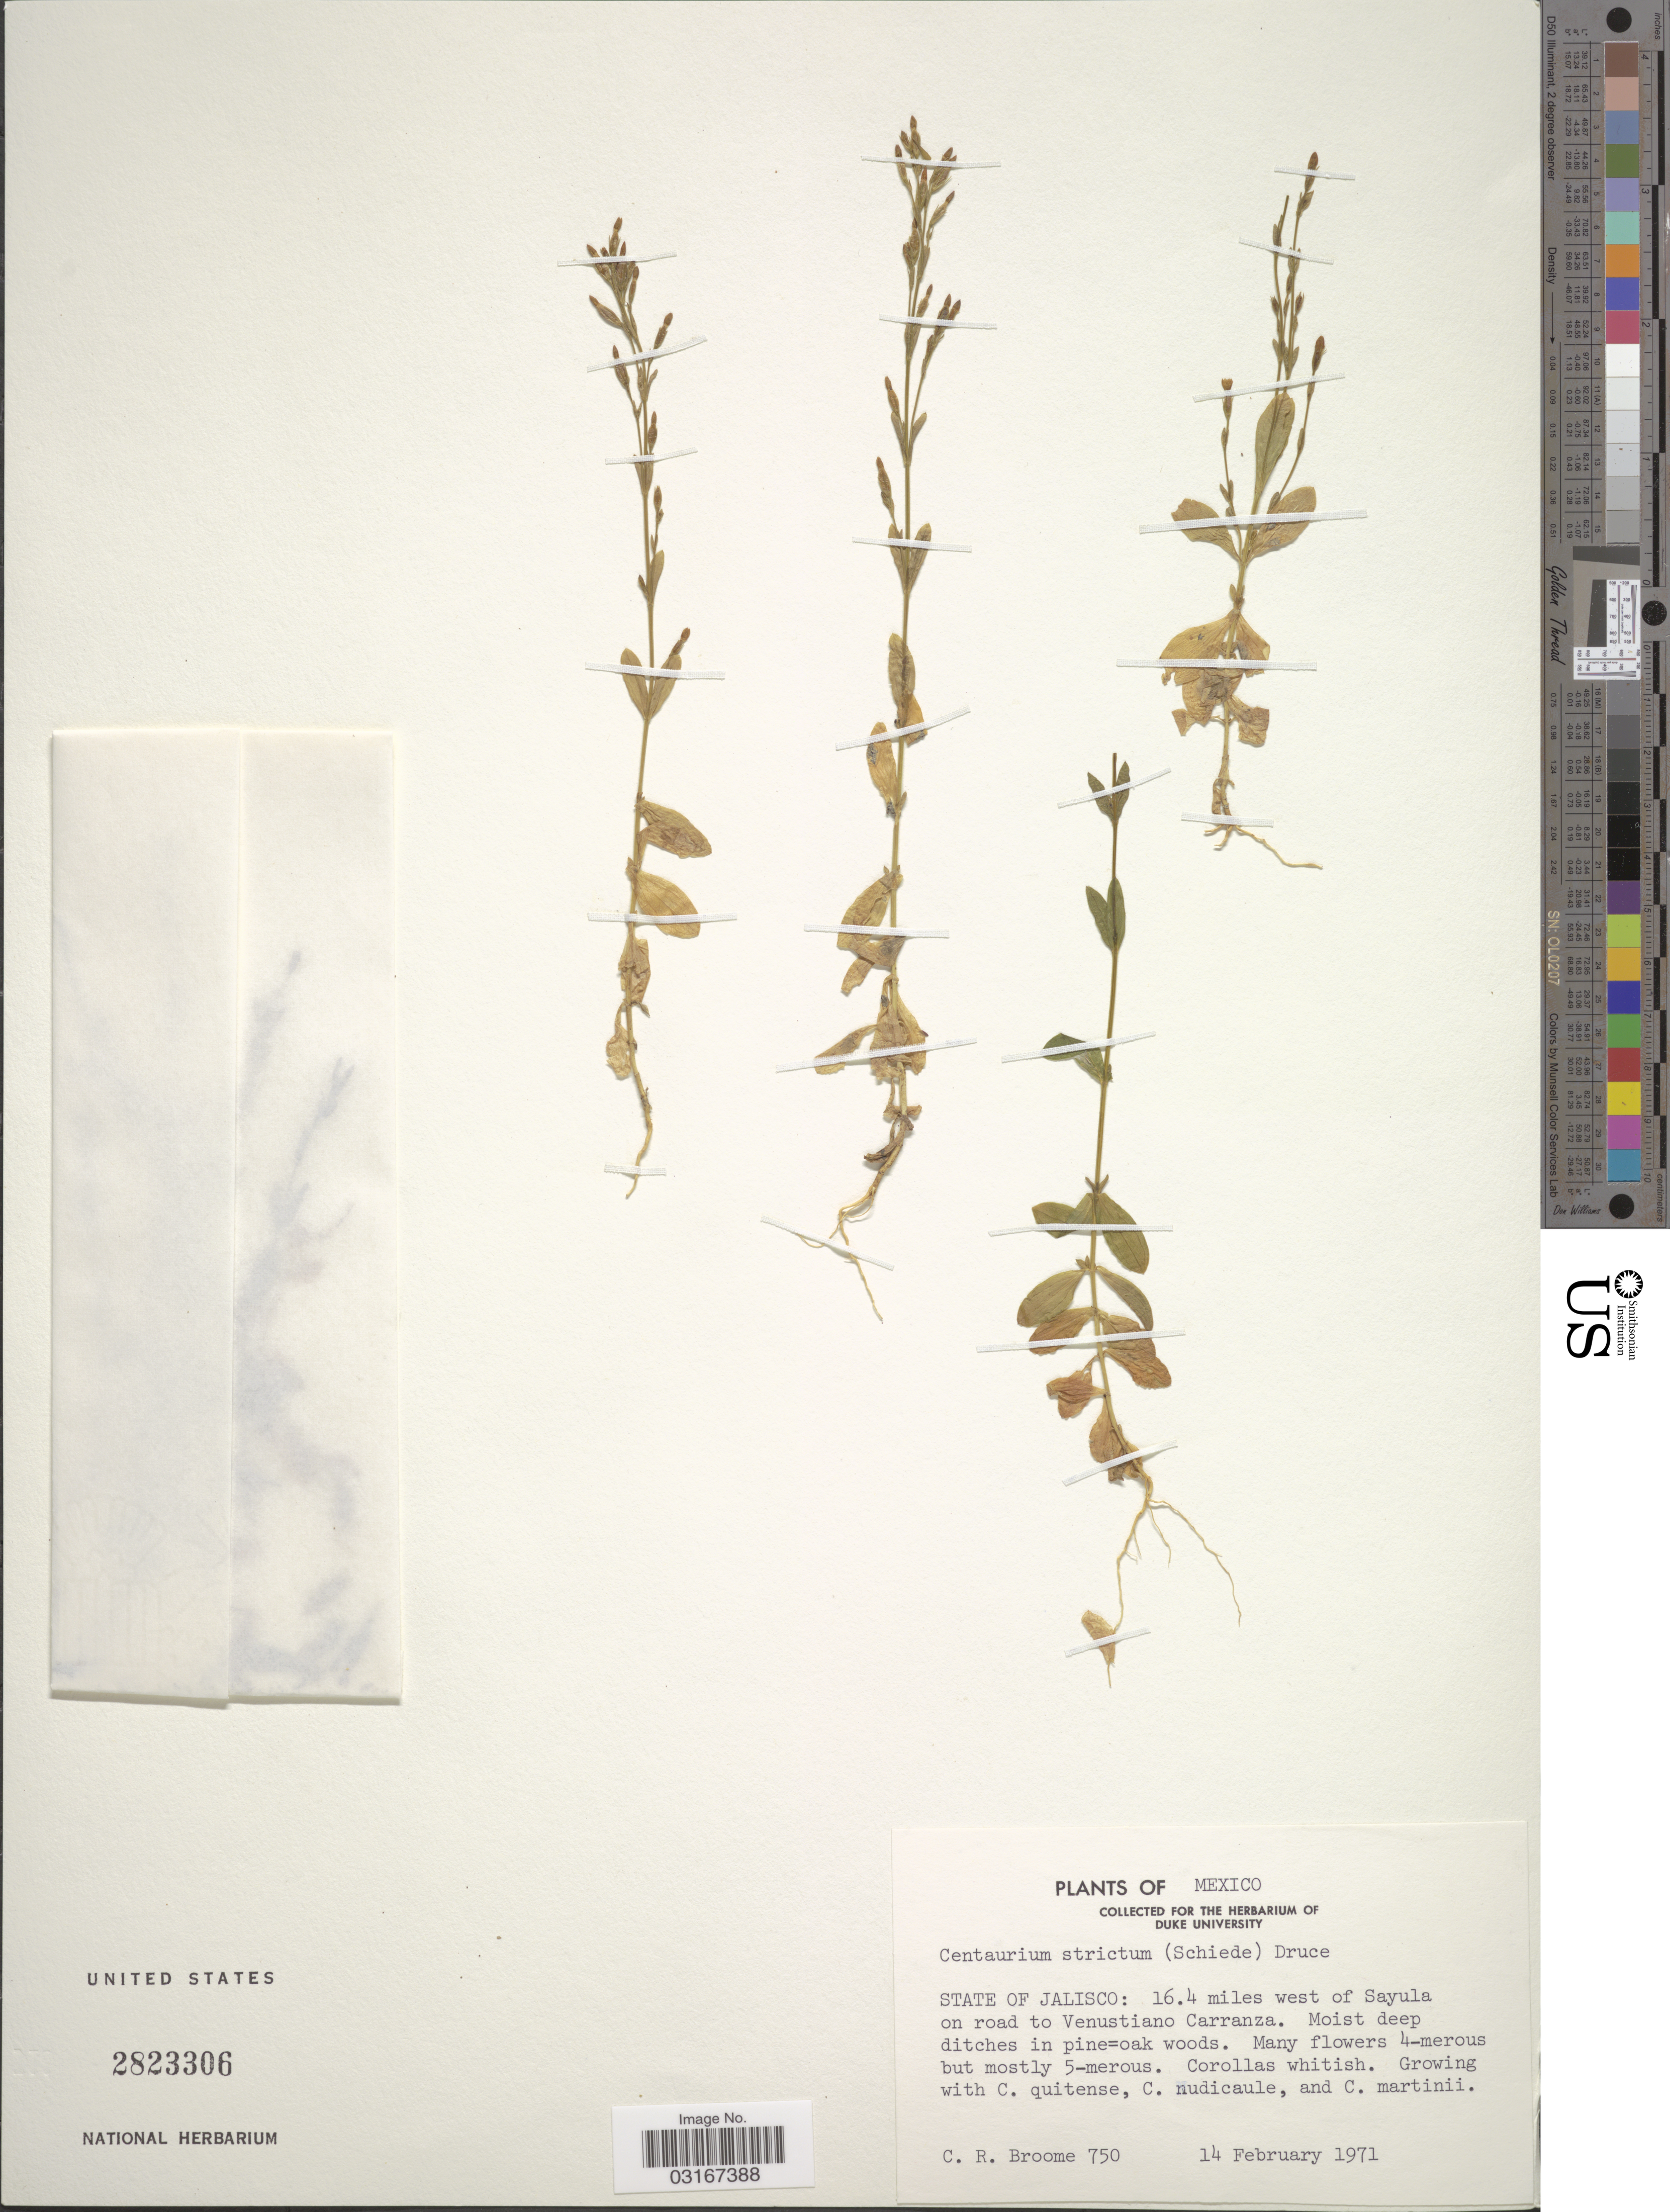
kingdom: Plantae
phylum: Tracheophyta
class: Magnoliopsida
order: Gentianales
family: Gentianaceae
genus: Centaurium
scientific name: Centaurium strictum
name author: (Schiede) Druce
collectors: C. R. Broome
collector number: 750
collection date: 1971-02-14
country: Mexico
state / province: Jalisco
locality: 16.4 miles west of Sayula on road to Venustiano Carranza.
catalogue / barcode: US 2823306